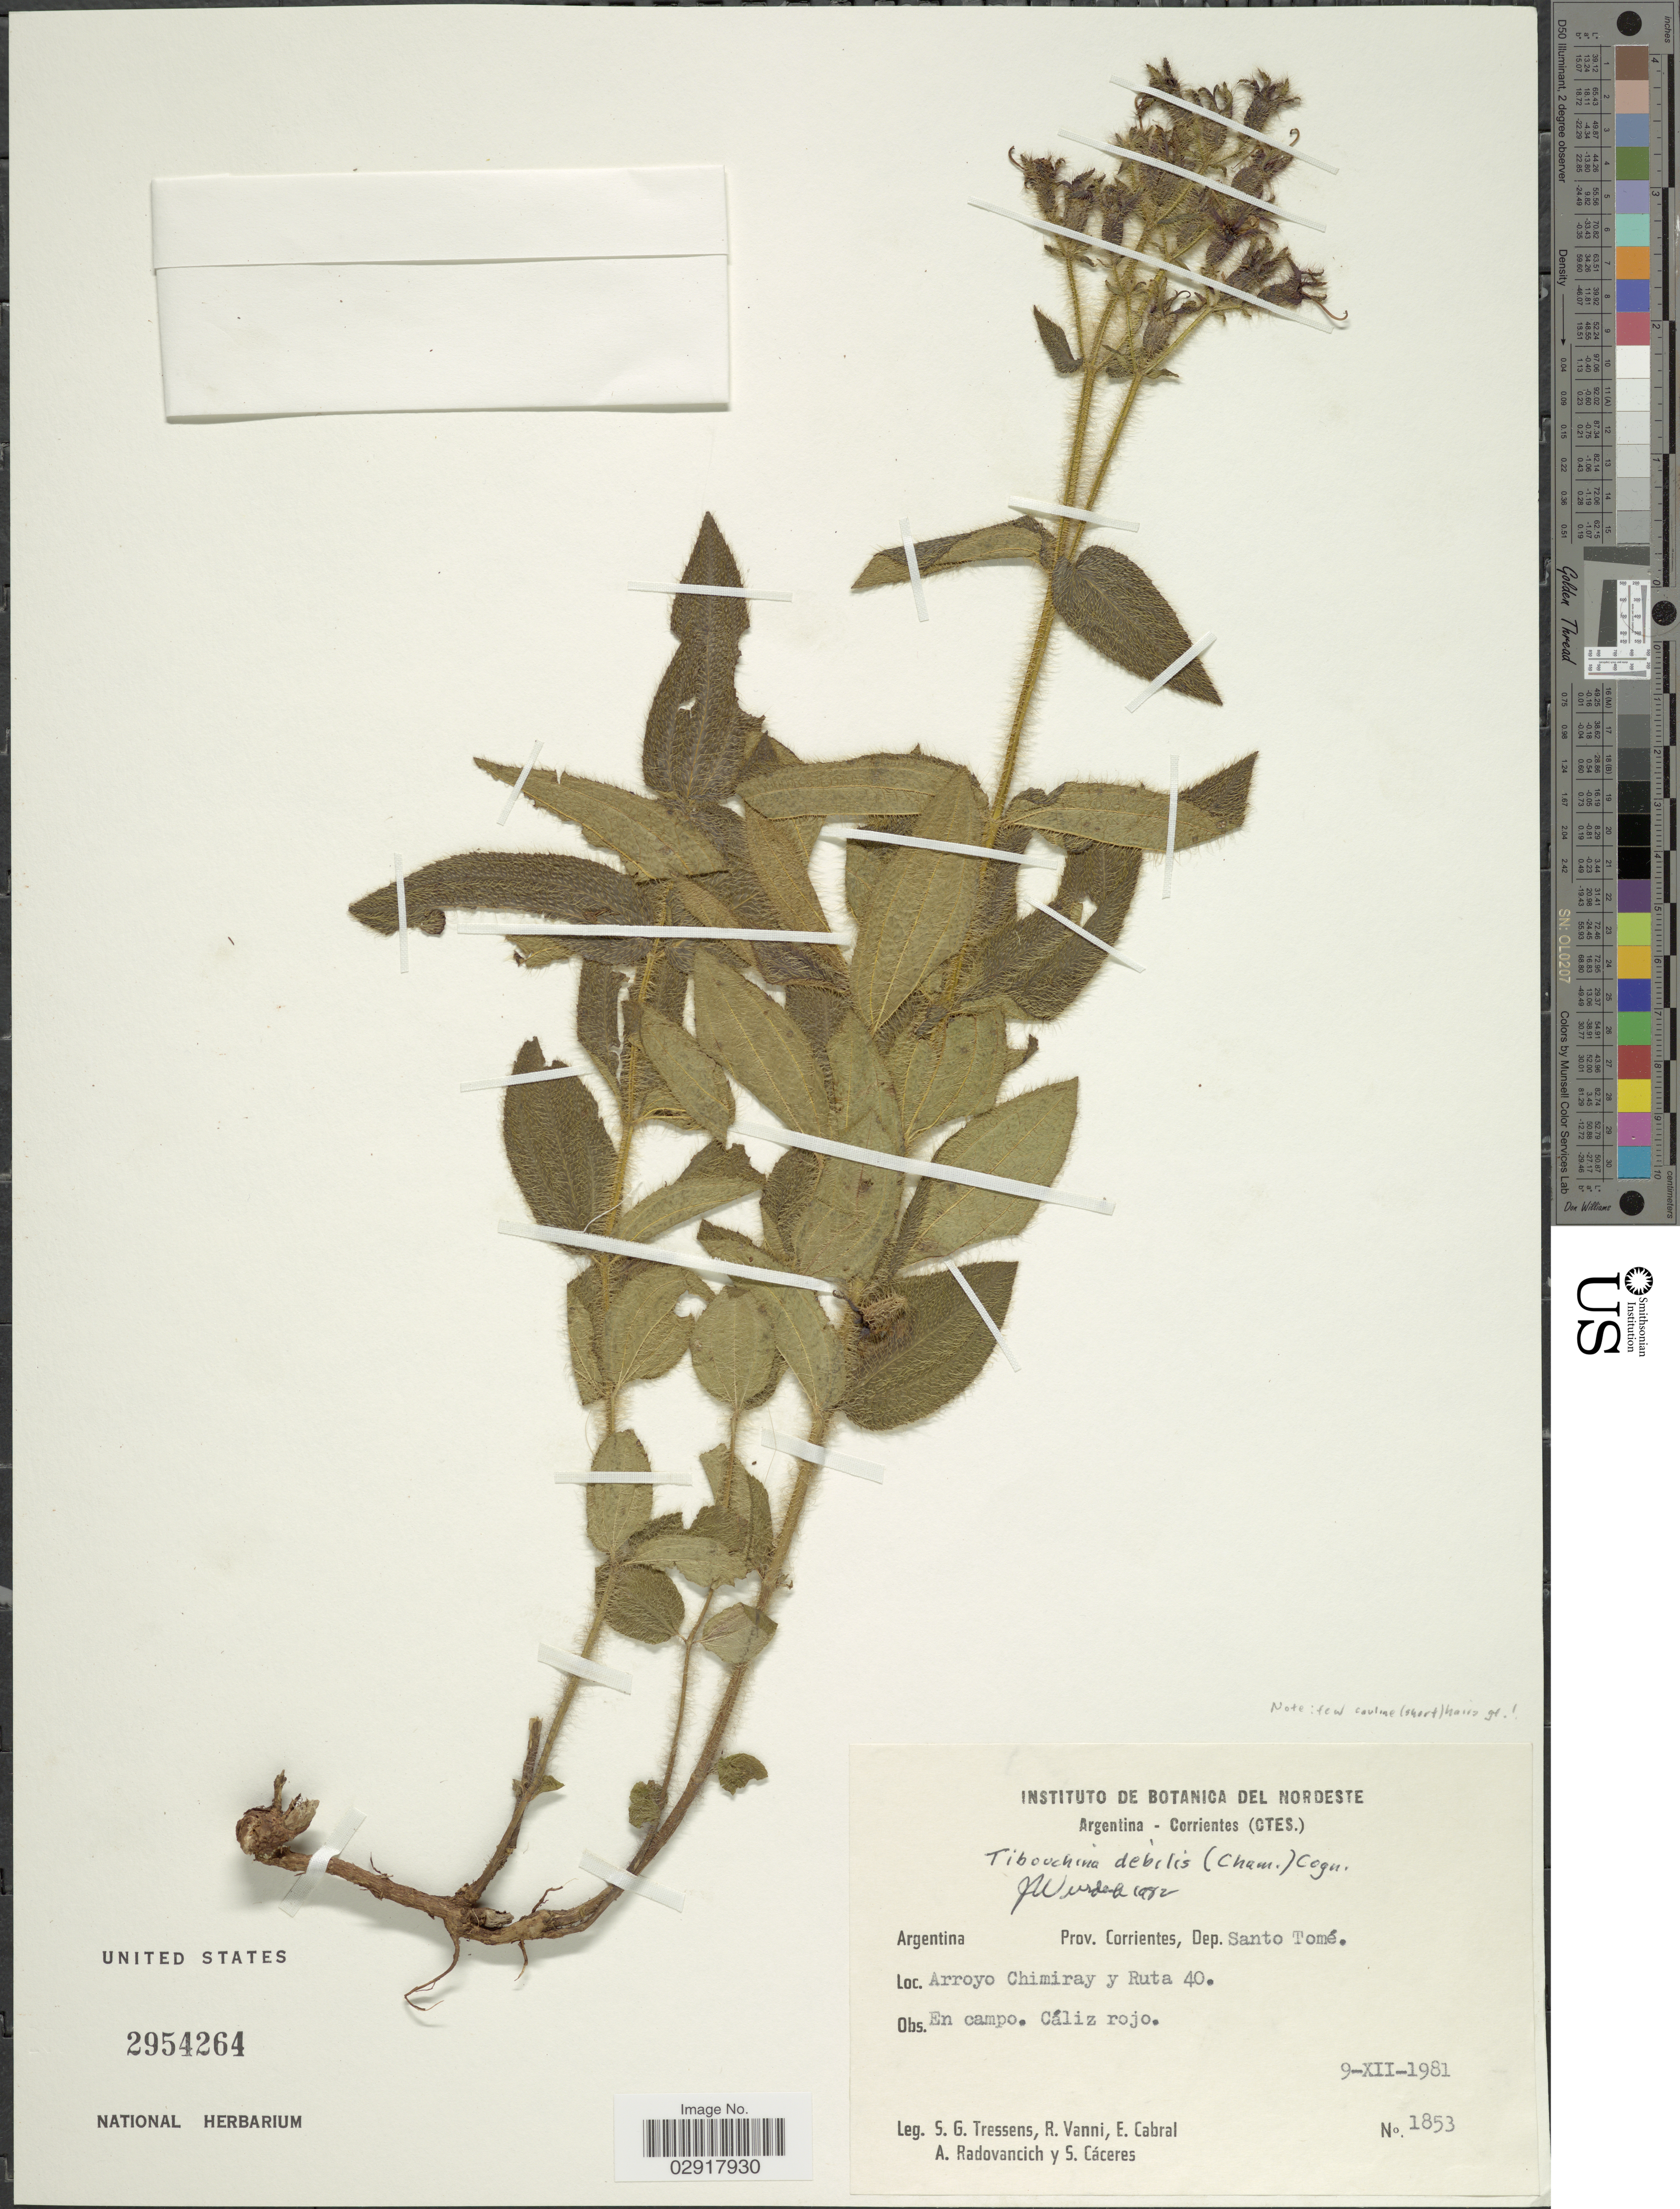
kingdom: Plantae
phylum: Tracheophyta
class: Magnoliopsida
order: Myrtales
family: Melastomataceae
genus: Chaetogastra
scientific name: Chaetogastra debilis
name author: Cham.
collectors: S. Tressens, R. Vanni, E. Cabral, A. Radovancich & S. Cáceres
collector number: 1853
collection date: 1981-12-09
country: Argentina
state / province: Corrientes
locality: Dep. Santo Tomé. Arroyo Chimiray y Ruta 40. En campo.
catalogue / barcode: US 2954264